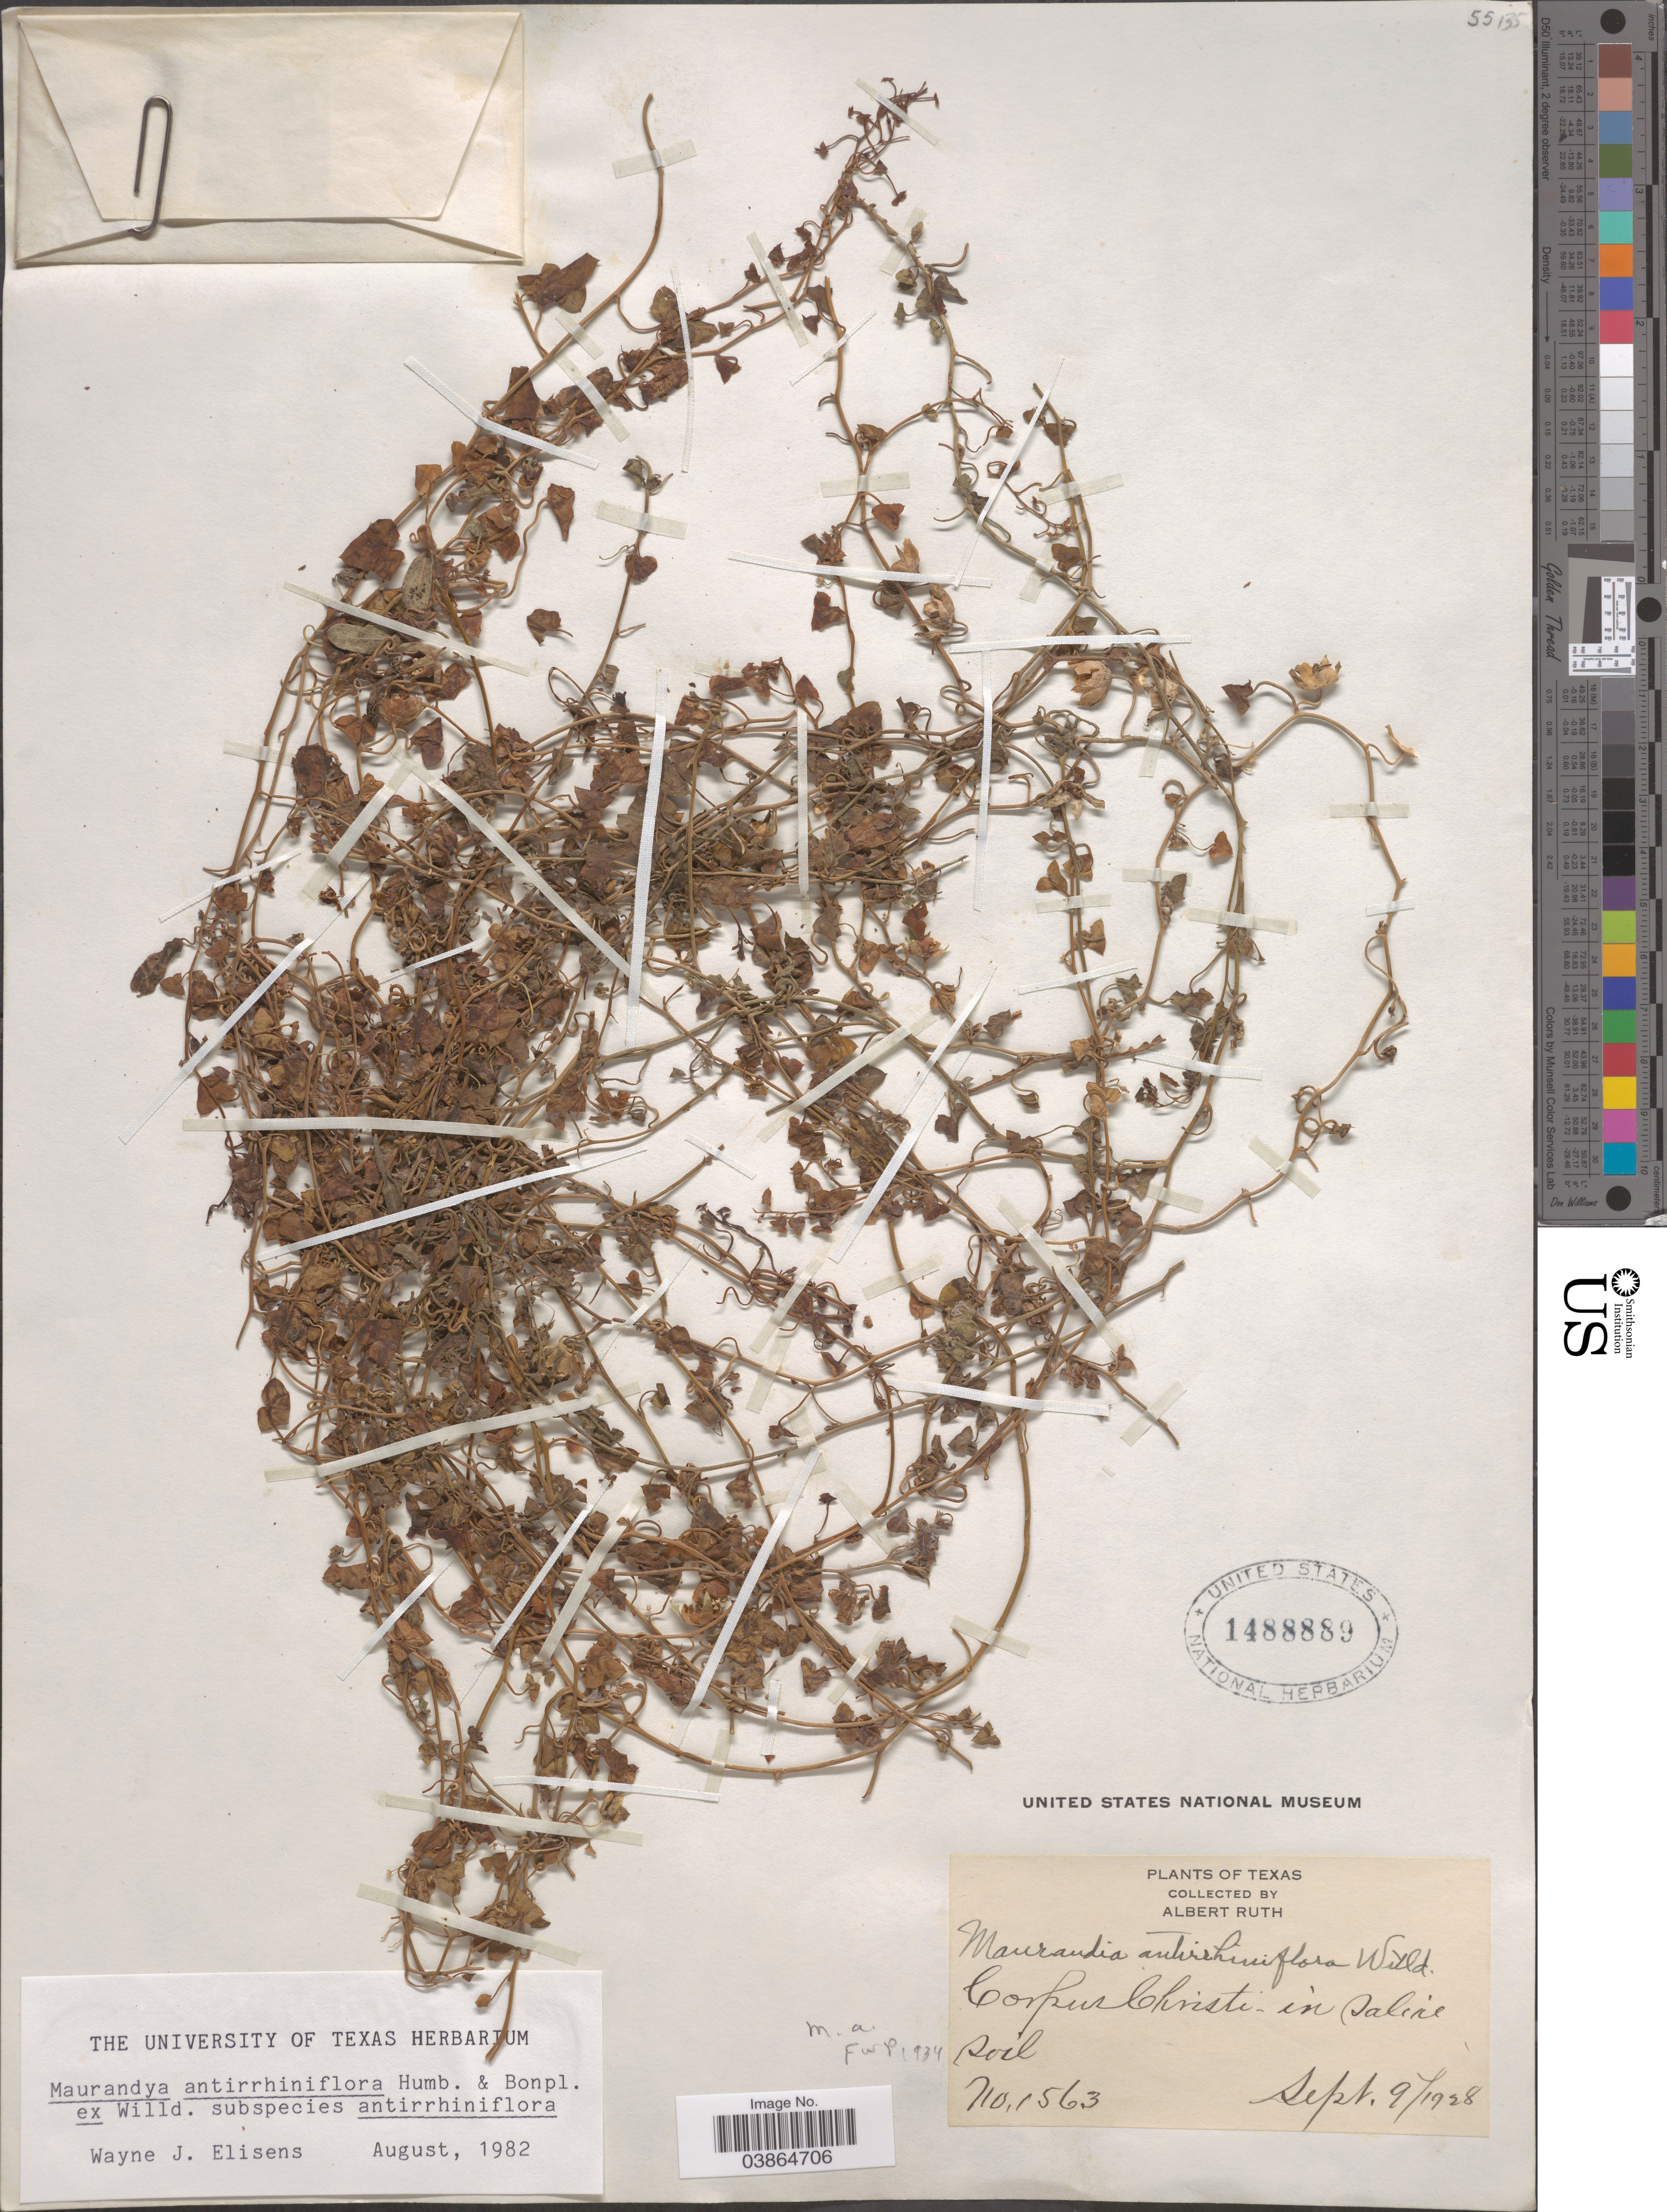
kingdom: Plantae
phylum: Tracheophyta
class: Magnoliopsida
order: Lamiales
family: Plantaginaceae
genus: Maurandya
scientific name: Maurandya antirrhiniflora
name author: Humb. & Bonpl. ex Willd.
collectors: A. Ruth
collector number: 1563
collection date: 1928-09-09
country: United States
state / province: Texas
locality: Corpus Christi in saline soil.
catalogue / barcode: US 1488889